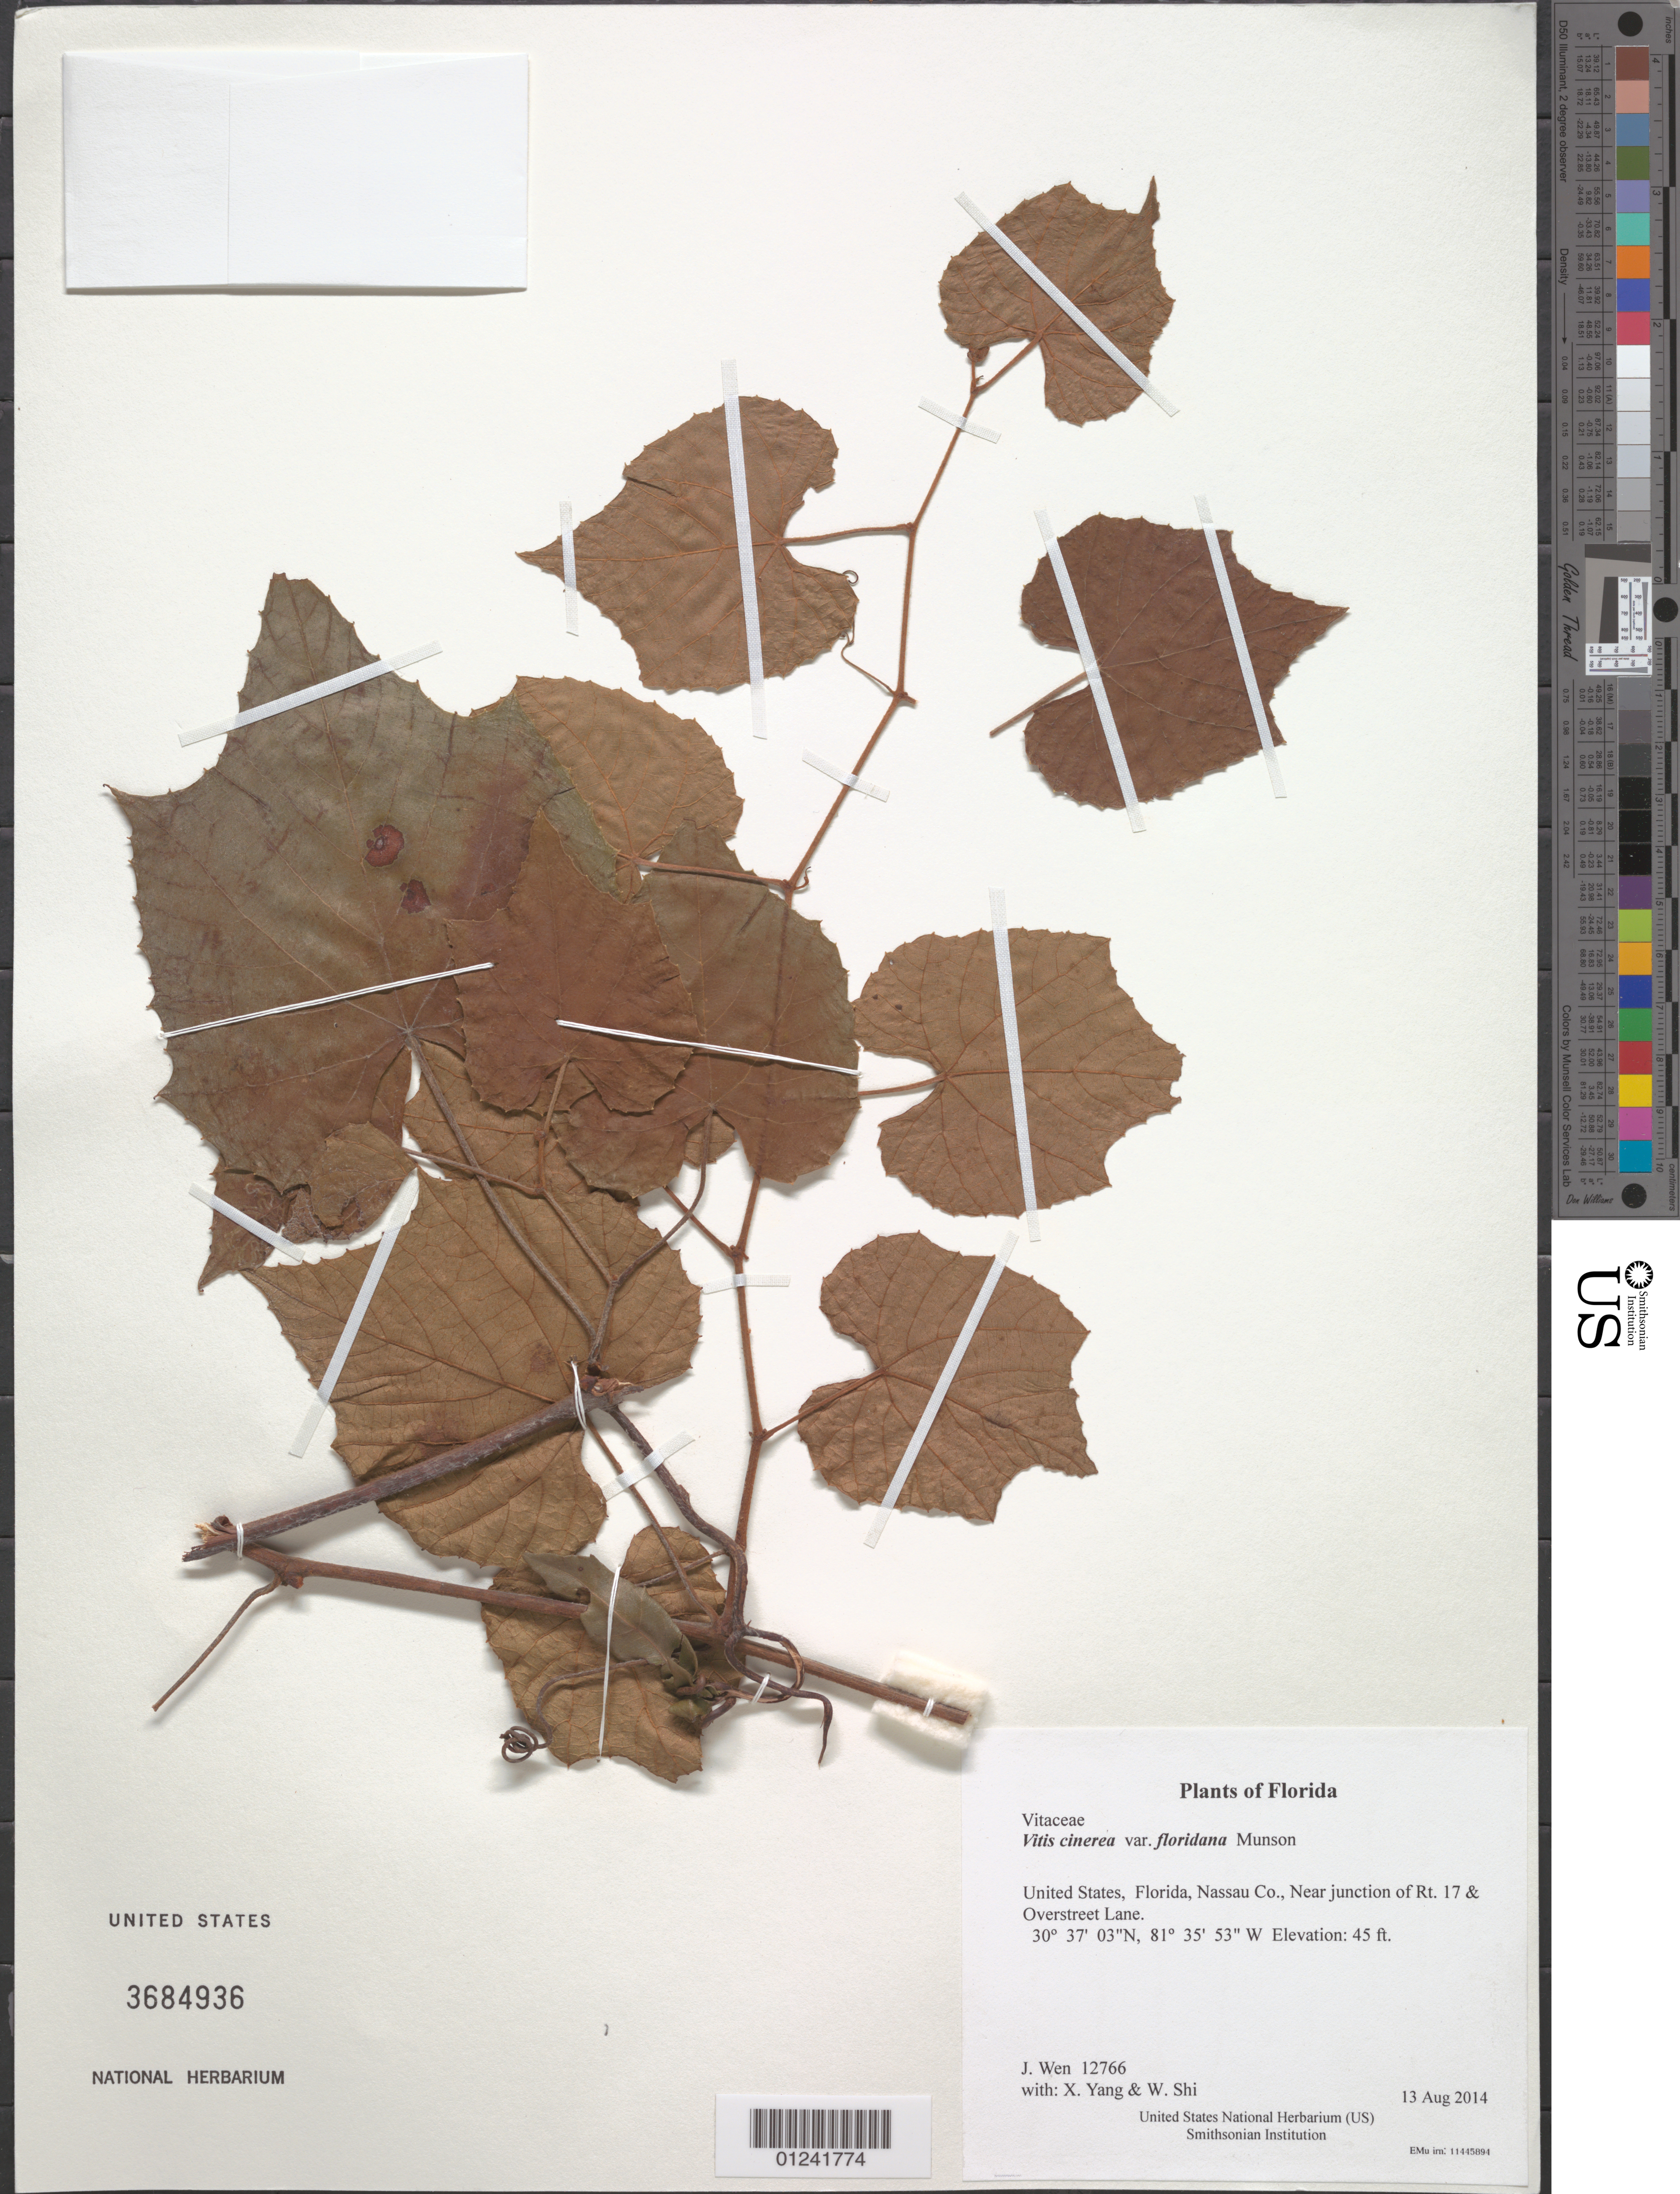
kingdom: Plantae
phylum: Tracheophyta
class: Magnoliopsida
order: Vitales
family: Vitaceae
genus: Vitis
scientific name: Vitis cinerea var. floridana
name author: Munson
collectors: J. Wen, X. Yang & W. Shi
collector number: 12766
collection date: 2014-08-13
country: United States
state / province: Florida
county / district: Nassau Co.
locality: Near junction of Rt. 17 & Overstreet Lane.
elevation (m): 14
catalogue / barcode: US 3684936